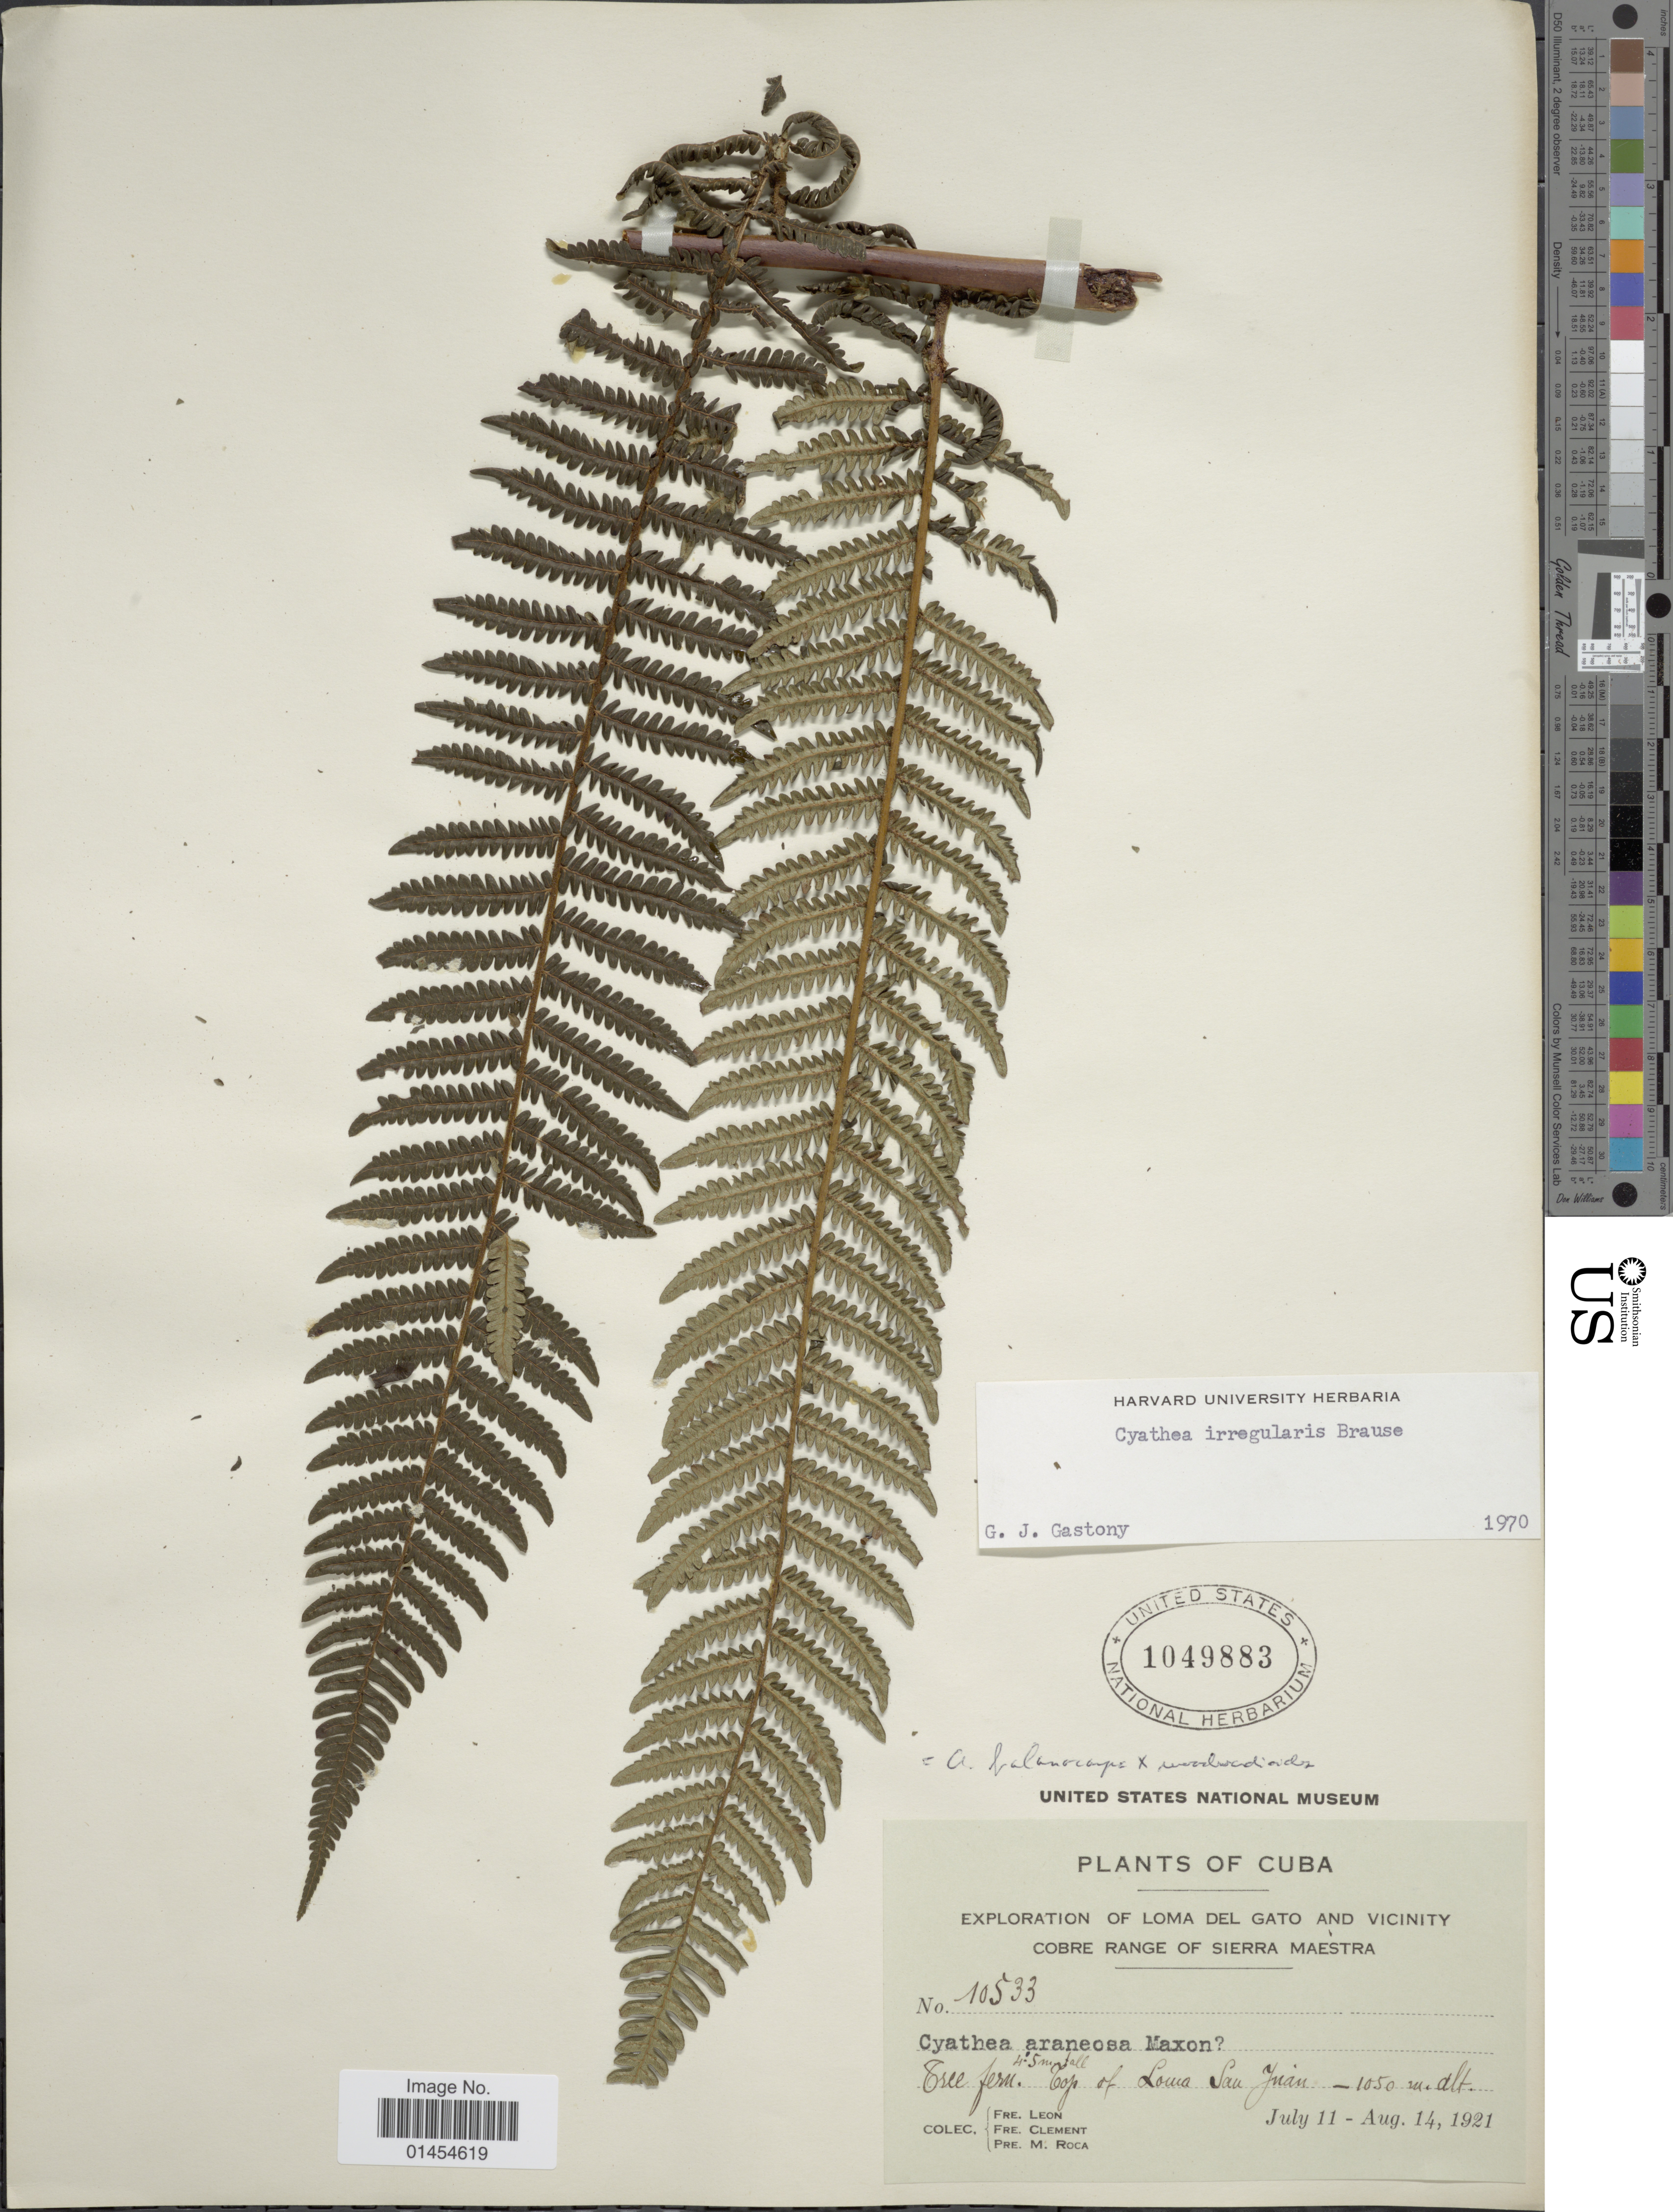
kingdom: Plantae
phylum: Tracheophyta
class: Polypodiopsida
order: Cyatheales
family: Cyatheaceae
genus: Alsophila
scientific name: Alsophila balanocarpa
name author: (D.C. Eaton) D.S. Conant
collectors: F. Leon, B. Clement & P. Roca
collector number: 10533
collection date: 1921-07-11/1921-08-14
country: Cuba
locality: Loma del Gato and Vicinity. Cobre Range of Sierra Maestra. Top of Loma San Juan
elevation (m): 1050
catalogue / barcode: US 1049883